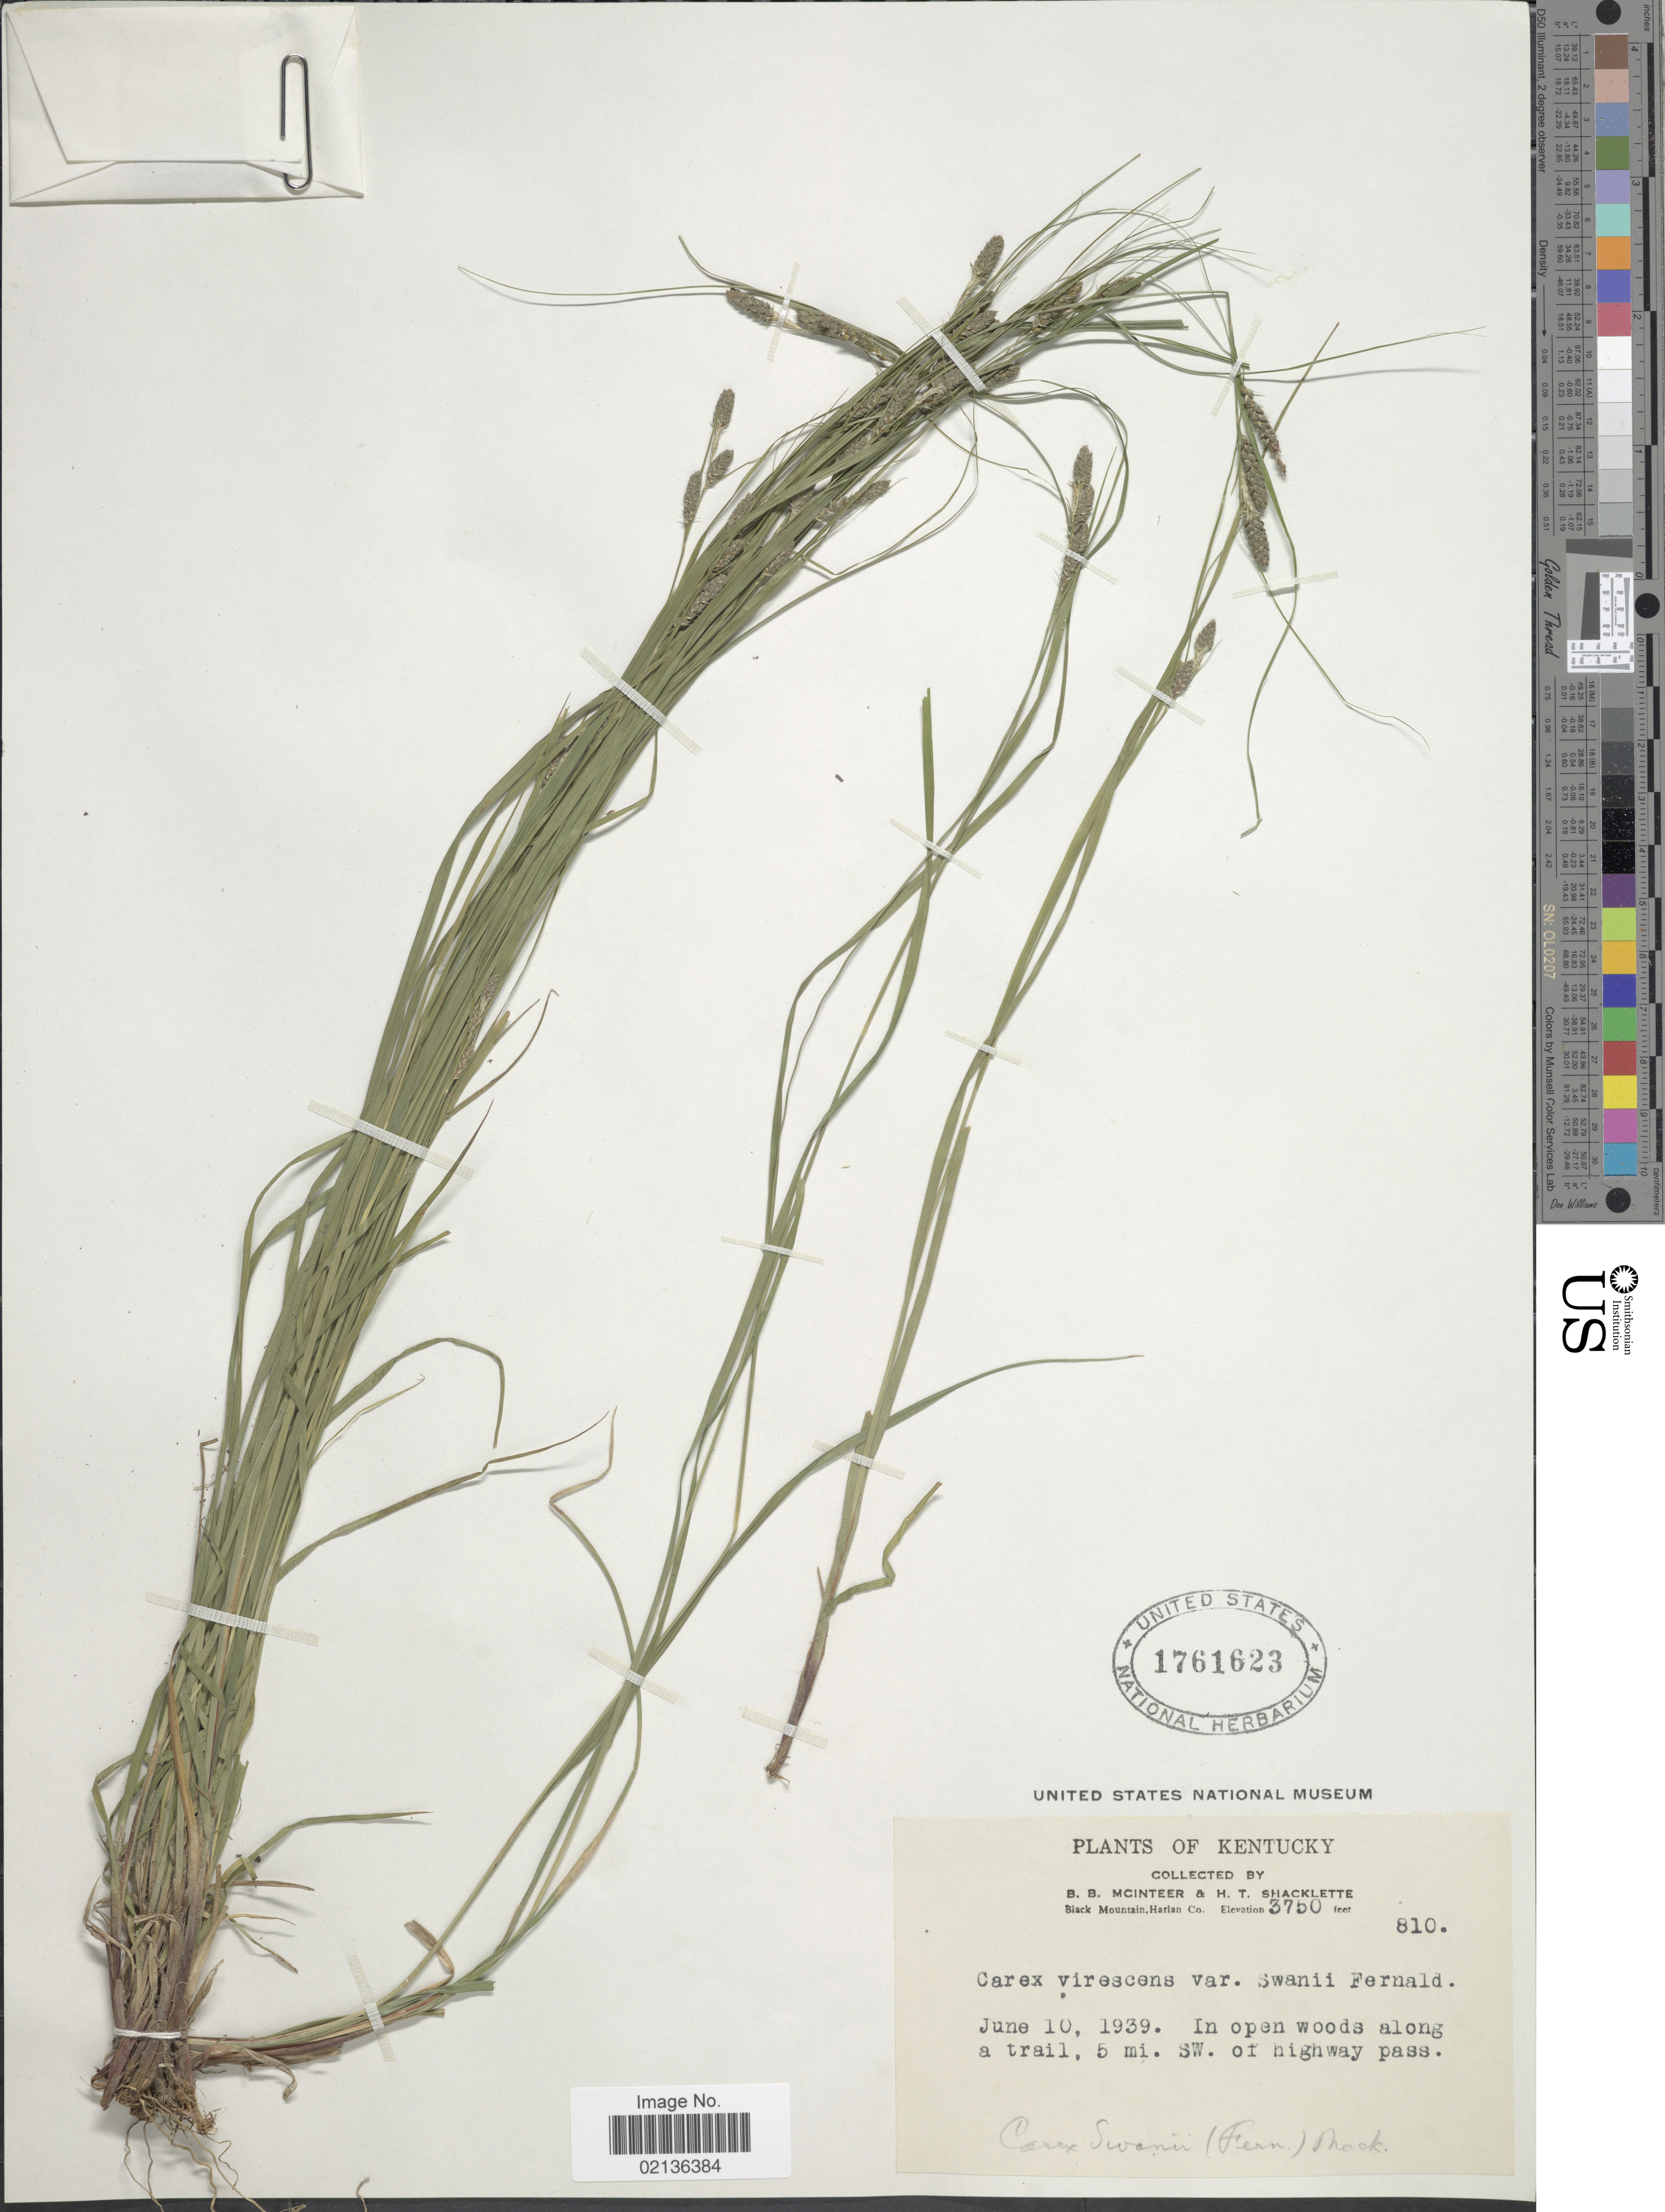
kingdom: Plantae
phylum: Tracheophyta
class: Liliopsida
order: Poales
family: Cyperaceae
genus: Carex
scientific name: Carex swanii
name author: (Fernald) Mack.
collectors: B. McInteer & H. Shacklette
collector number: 810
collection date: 1939-06-10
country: United States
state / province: Kentucky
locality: In open woods along a trail, 5 mi. SW. of Highway pass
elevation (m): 1143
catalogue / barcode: US 1761623